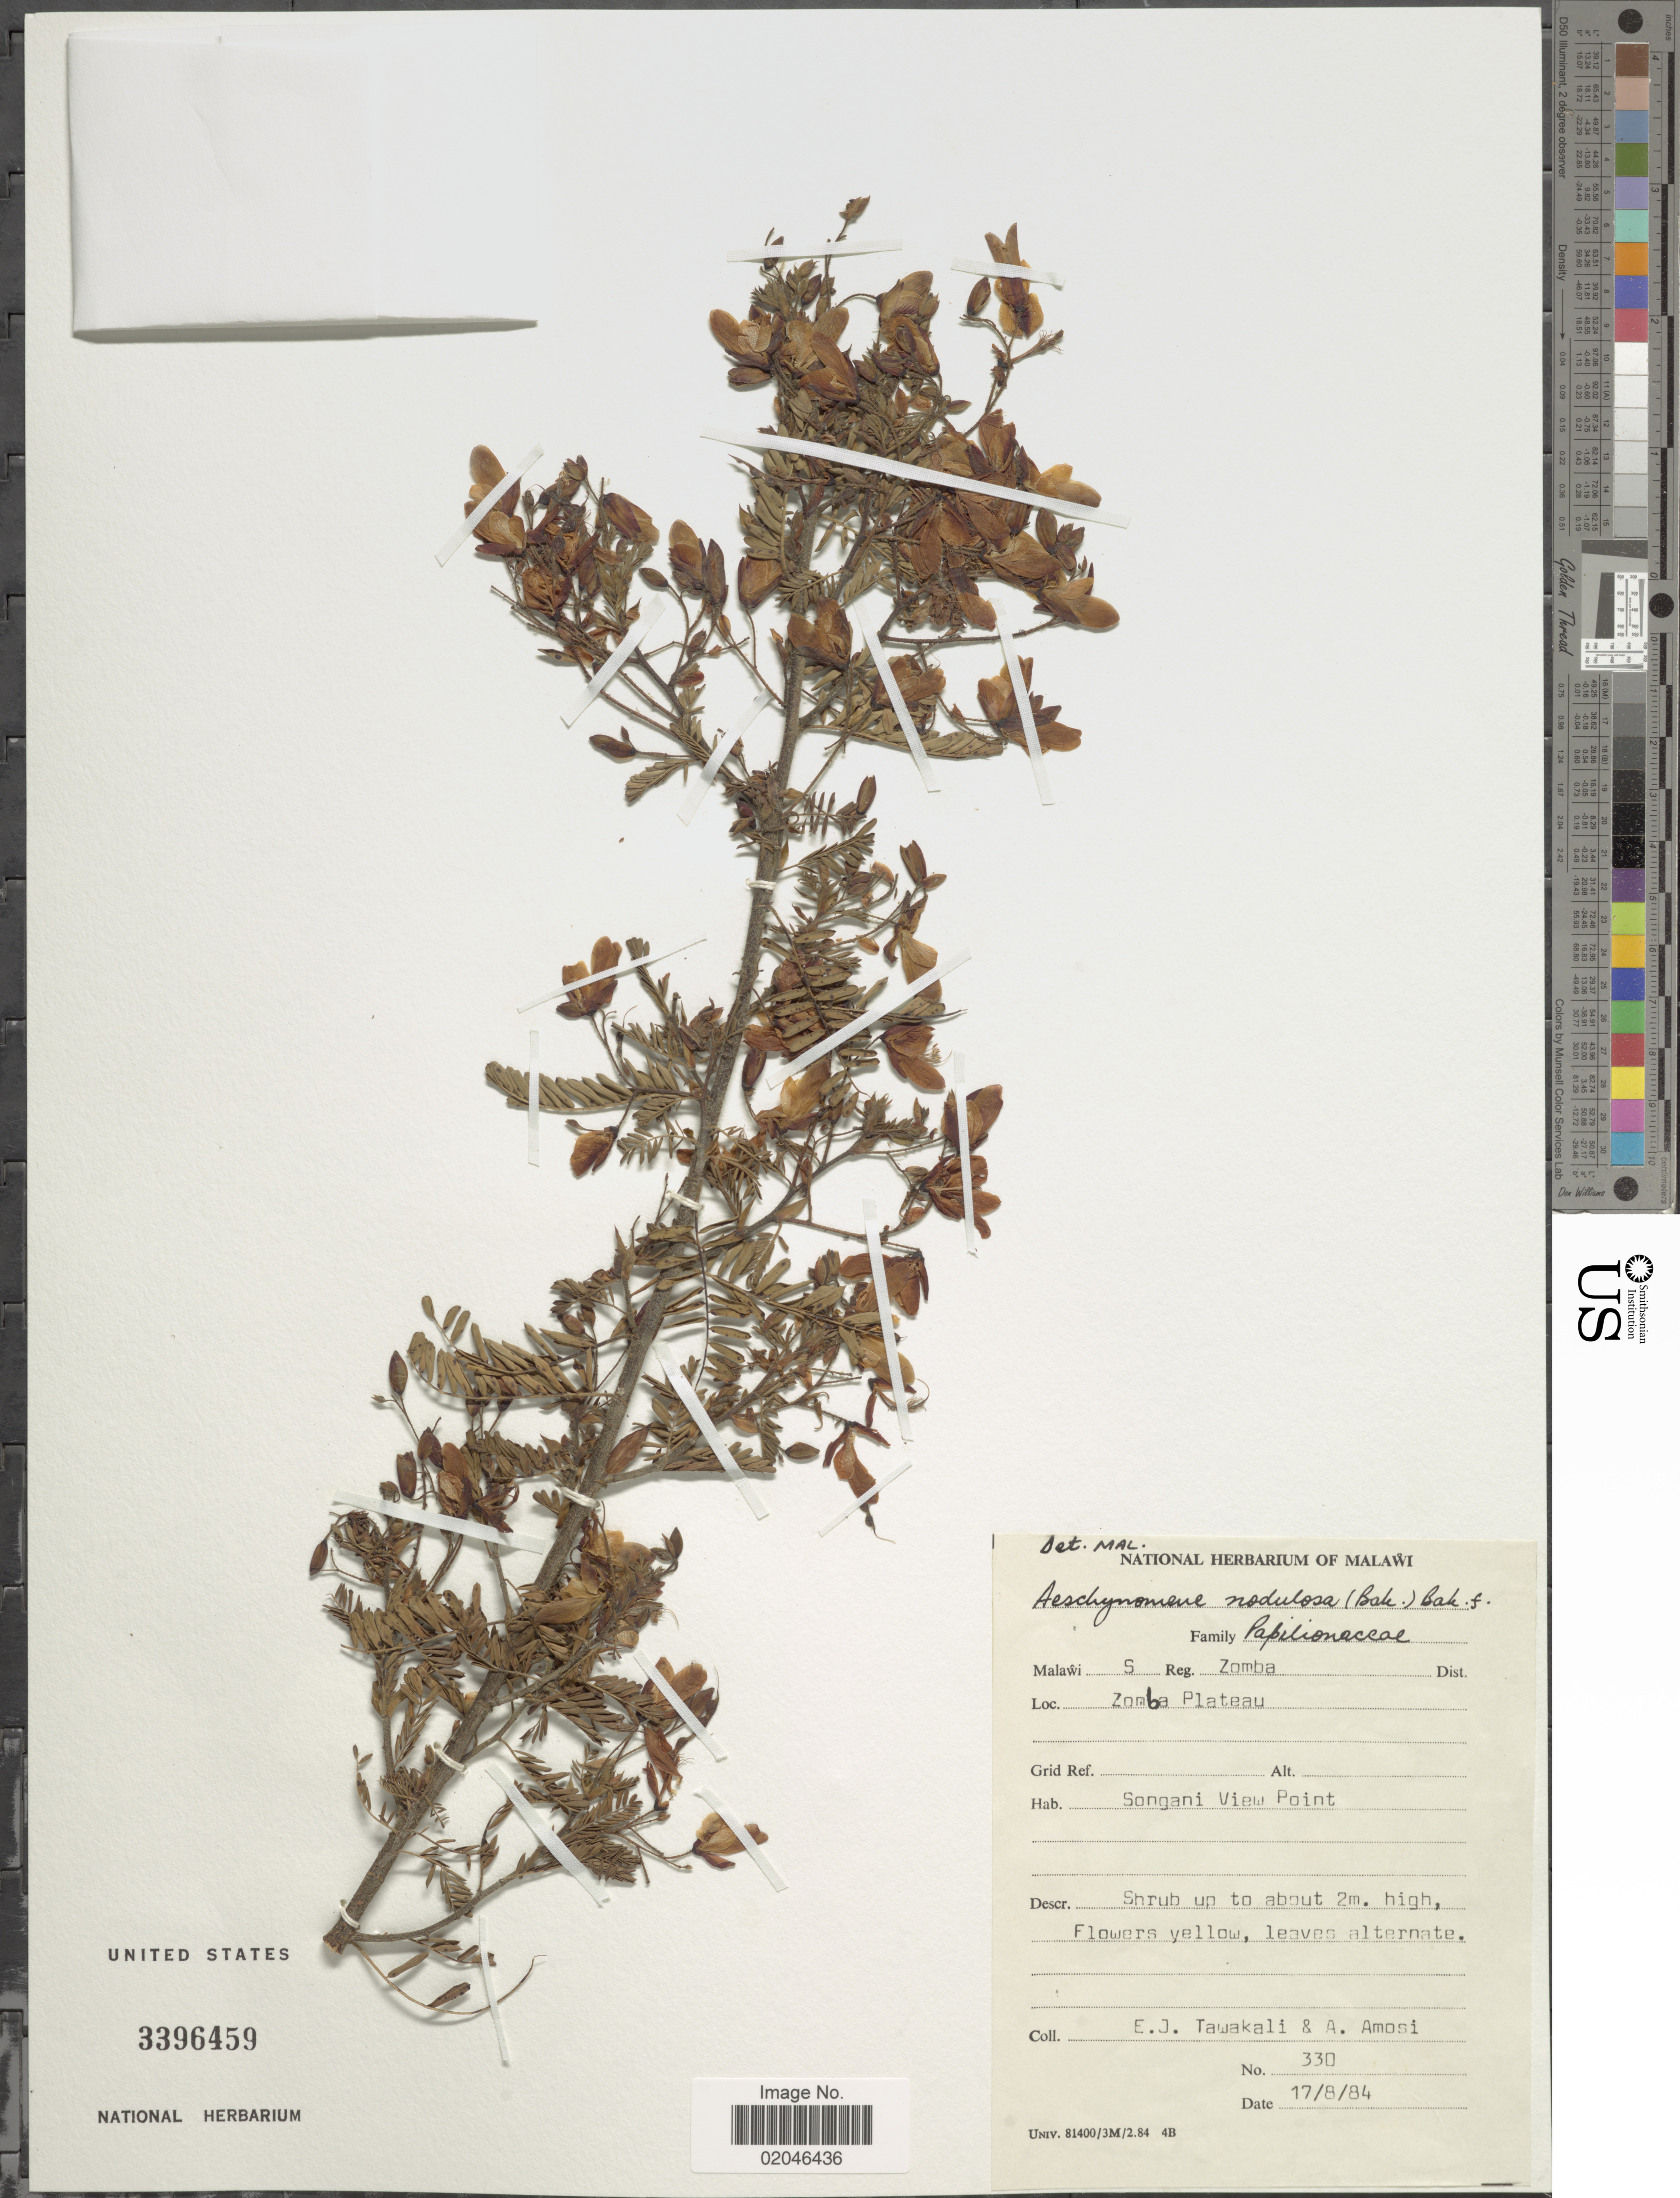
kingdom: Plantae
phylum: Tracheophyta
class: Magnoliopsida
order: Fabales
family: Fabaceae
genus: Aeschynomene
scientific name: Aeschynomene nodulosa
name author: Baker f.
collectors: E. Tawakali & A. Amosi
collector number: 330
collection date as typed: Transcribed d/m/y: 17/8/84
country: Malawi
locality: Malawi S. Reg. Zomba Dist. Zomba Plateau. Songani View Point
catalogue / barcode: US 3396459